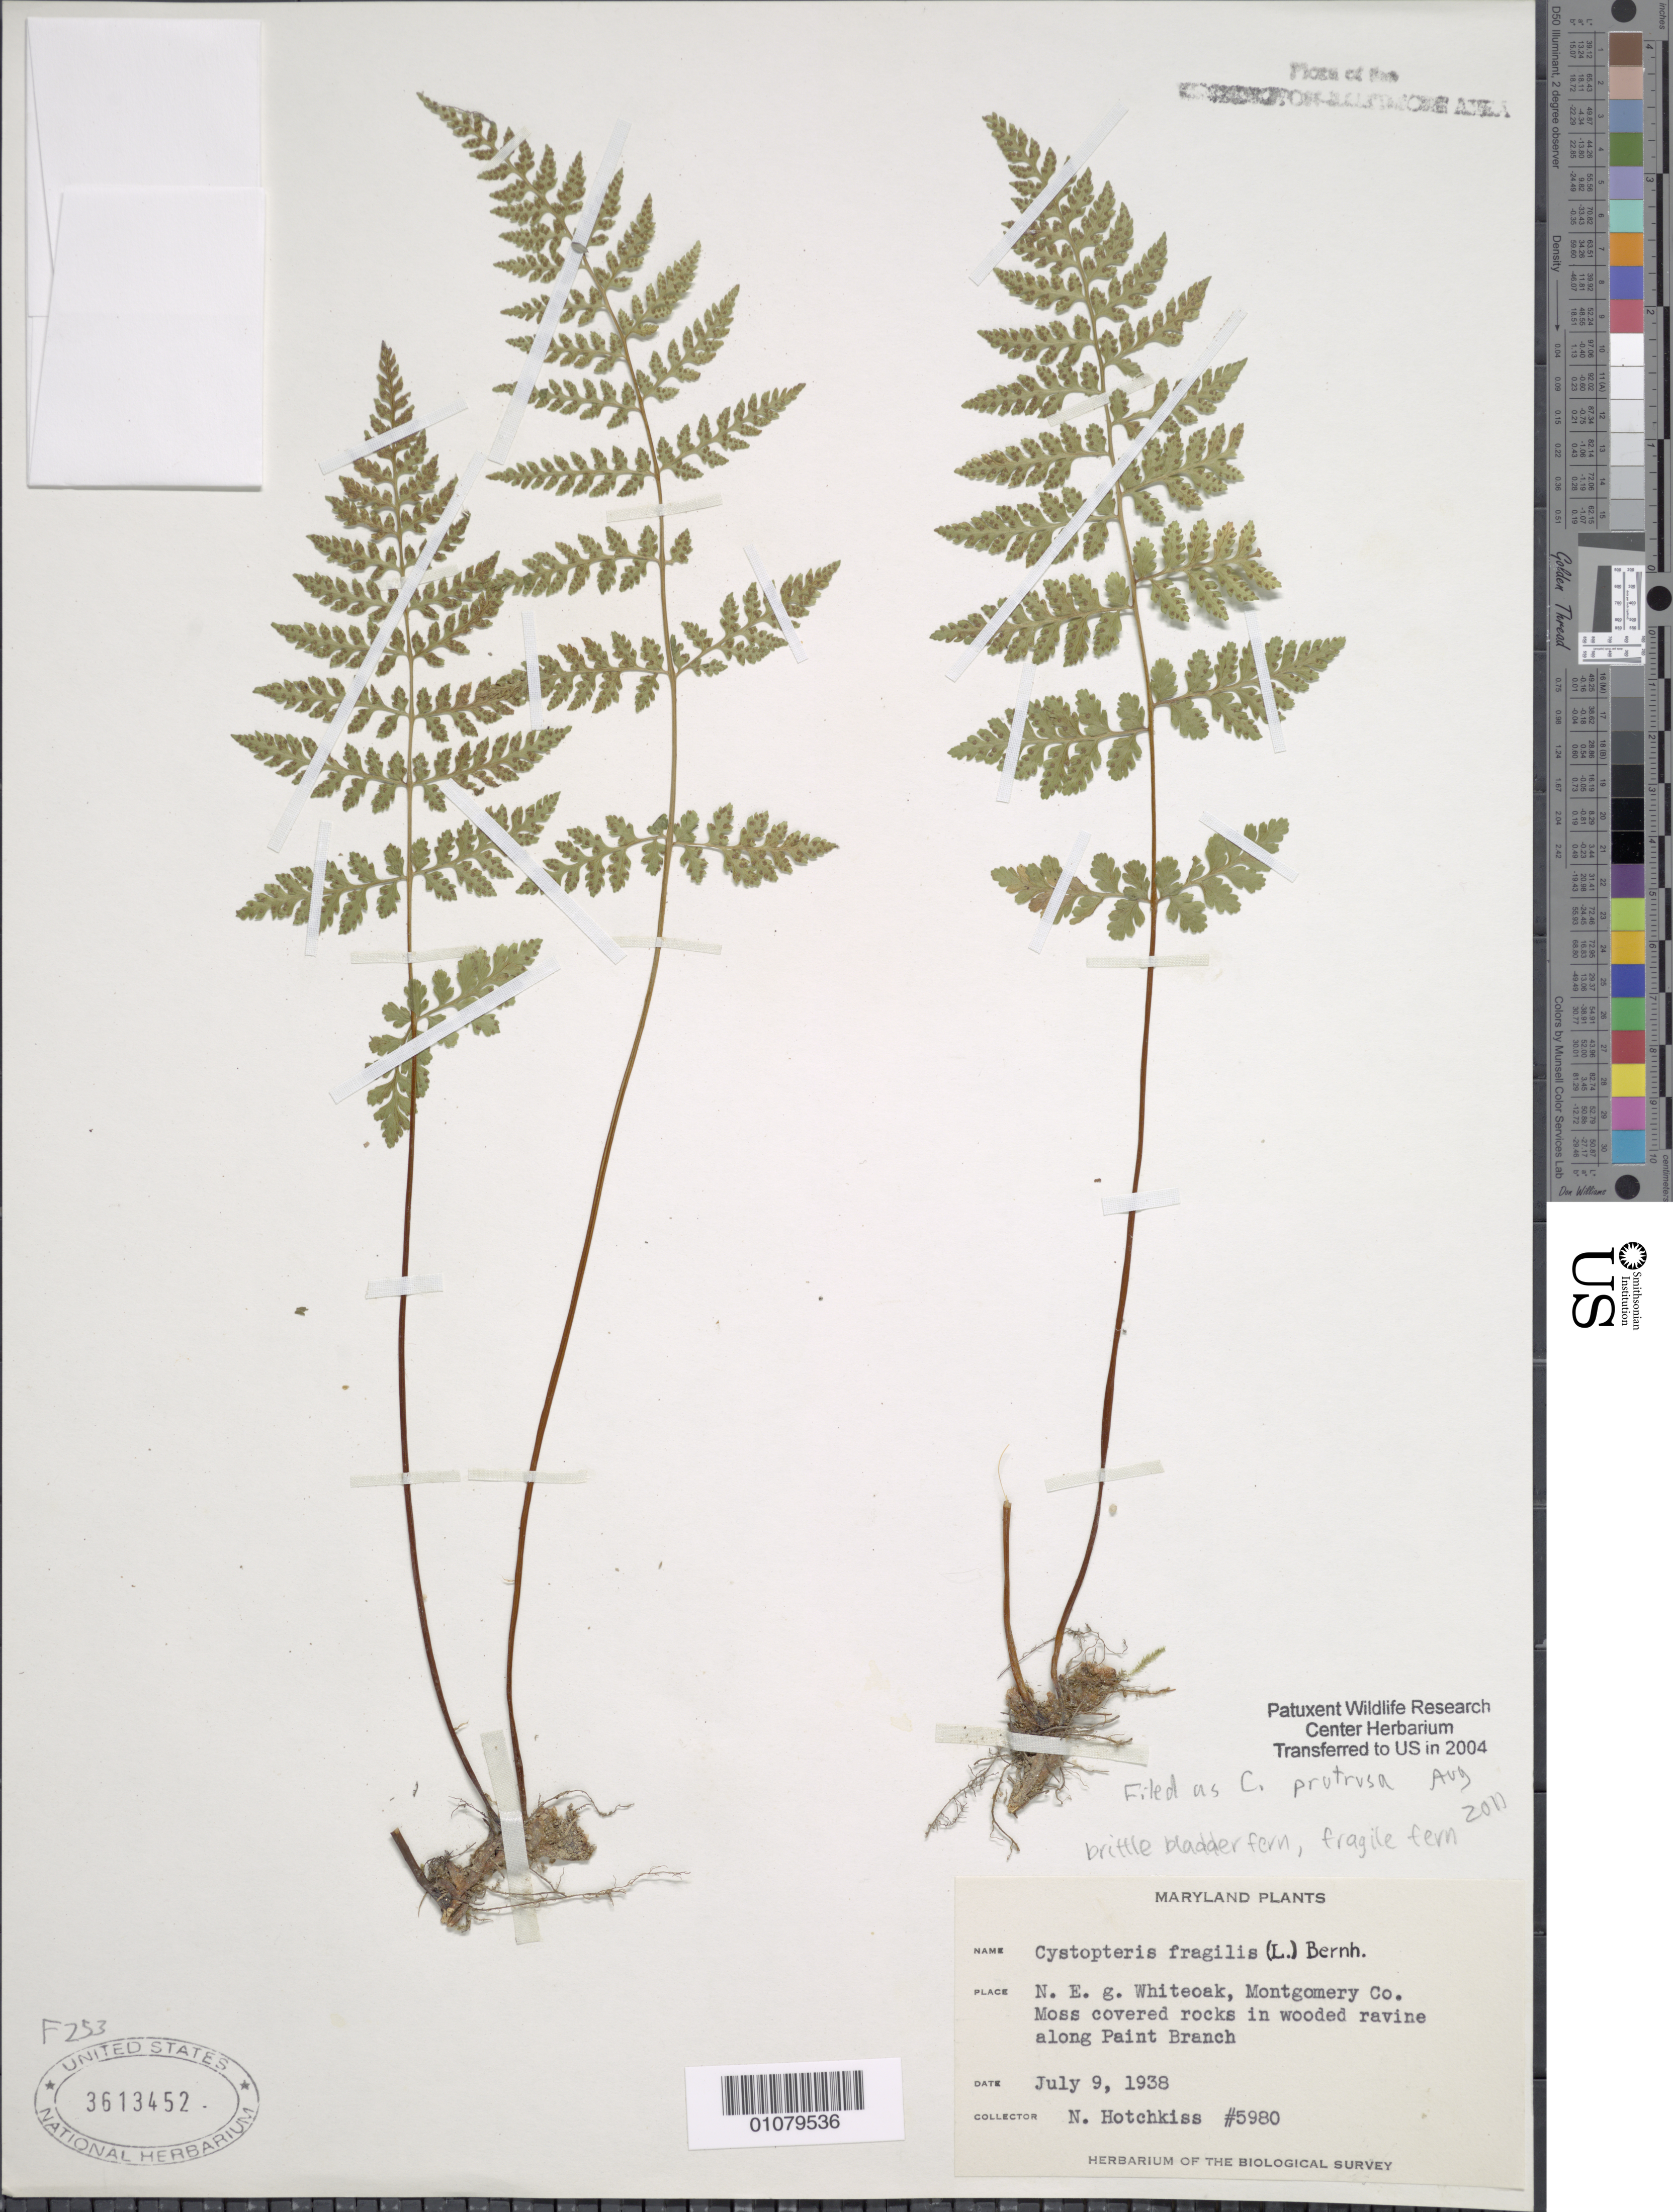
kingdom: Plantae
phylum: Tracheophyta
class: Polypodiopsida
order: Polypodiales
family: Cystopteridaceae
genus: Cystopteris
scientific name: Cystopteris utahensis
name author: Windham & Haufler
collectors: N. Hotchkiss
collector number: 5980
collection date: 1938-07-09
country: United States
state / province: Maryland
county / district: Montgomery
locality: N.E. g. White Oak.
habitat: Moss covered rocks in wooded ravine along Paint Branch.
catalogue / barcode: US 3613452